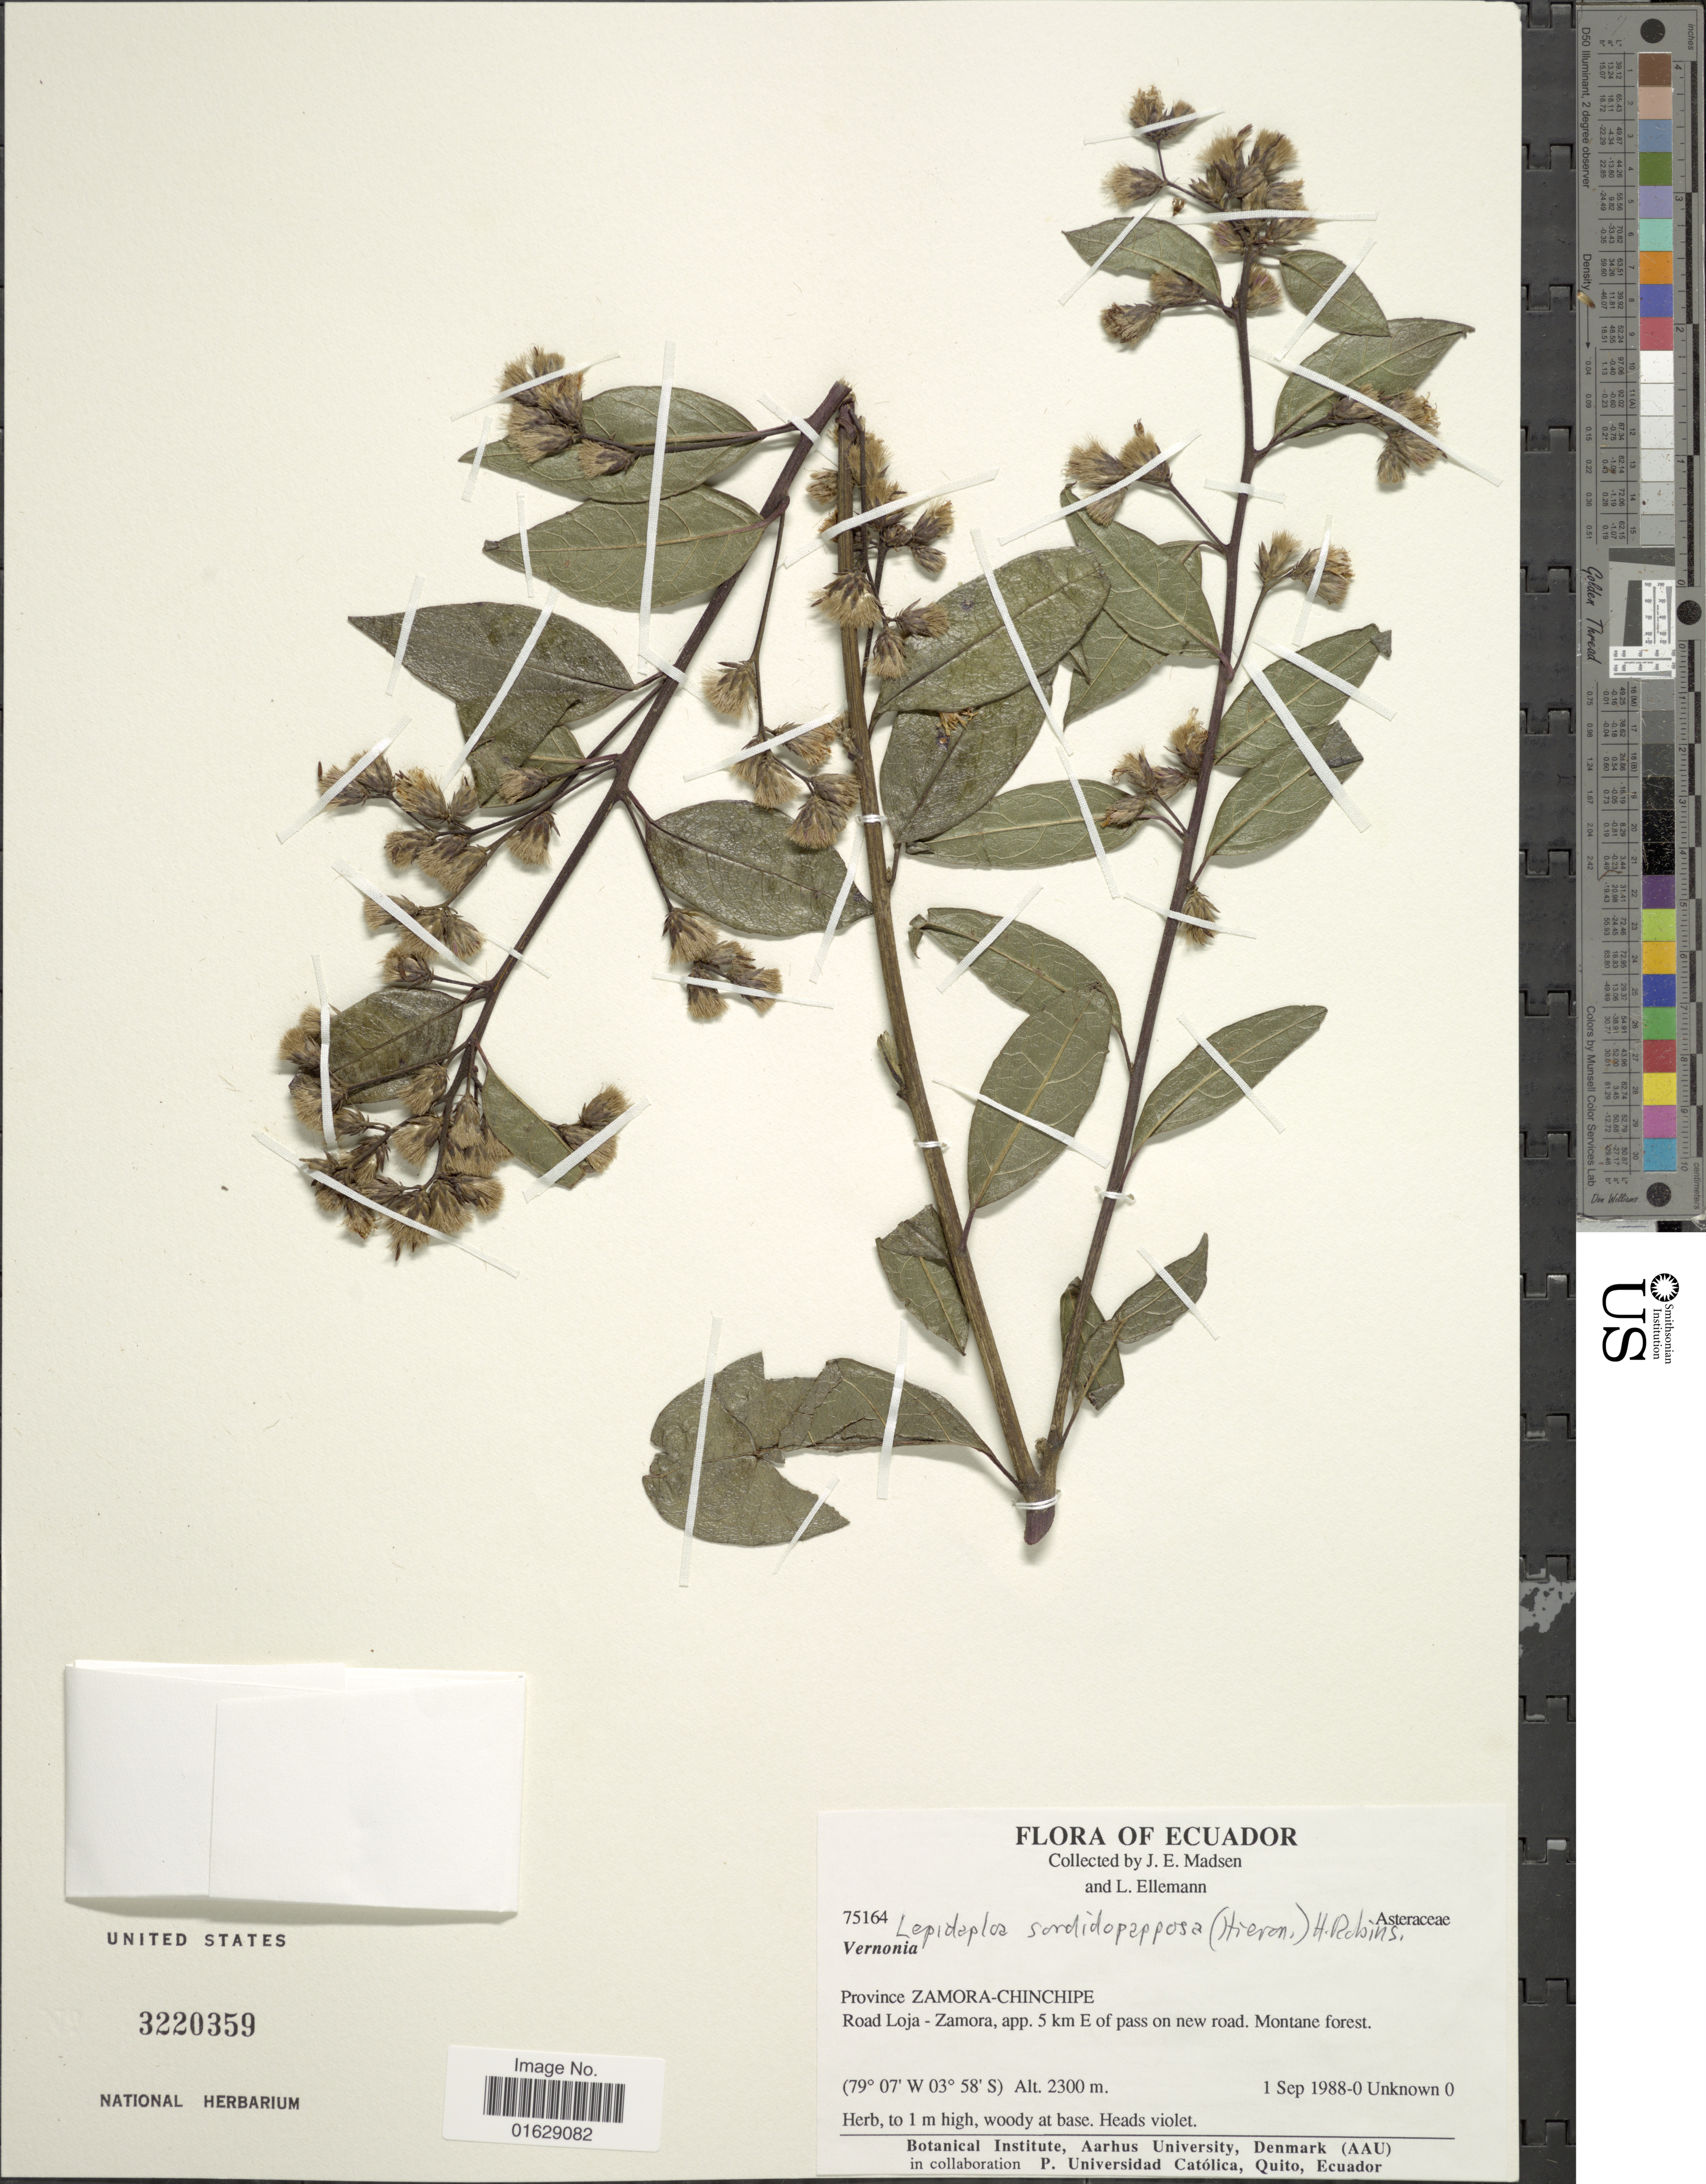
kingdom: Plantae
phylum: Tracheophyta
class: Magnoliopsida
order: Asterales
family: Asteraceae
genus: Lepidaploa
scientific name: Lepidaploa sordidopapposa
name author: (Hieron.) H. Rob.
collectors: J. E. Madsen & L. Ellemann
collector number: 75164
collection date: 1988-09-01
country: Ecuador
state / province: Zamora-Chinchipe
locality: Road Loja - Zamora, app. 5 km E of pass on new road.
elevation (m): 2300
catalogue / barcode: US 3220359